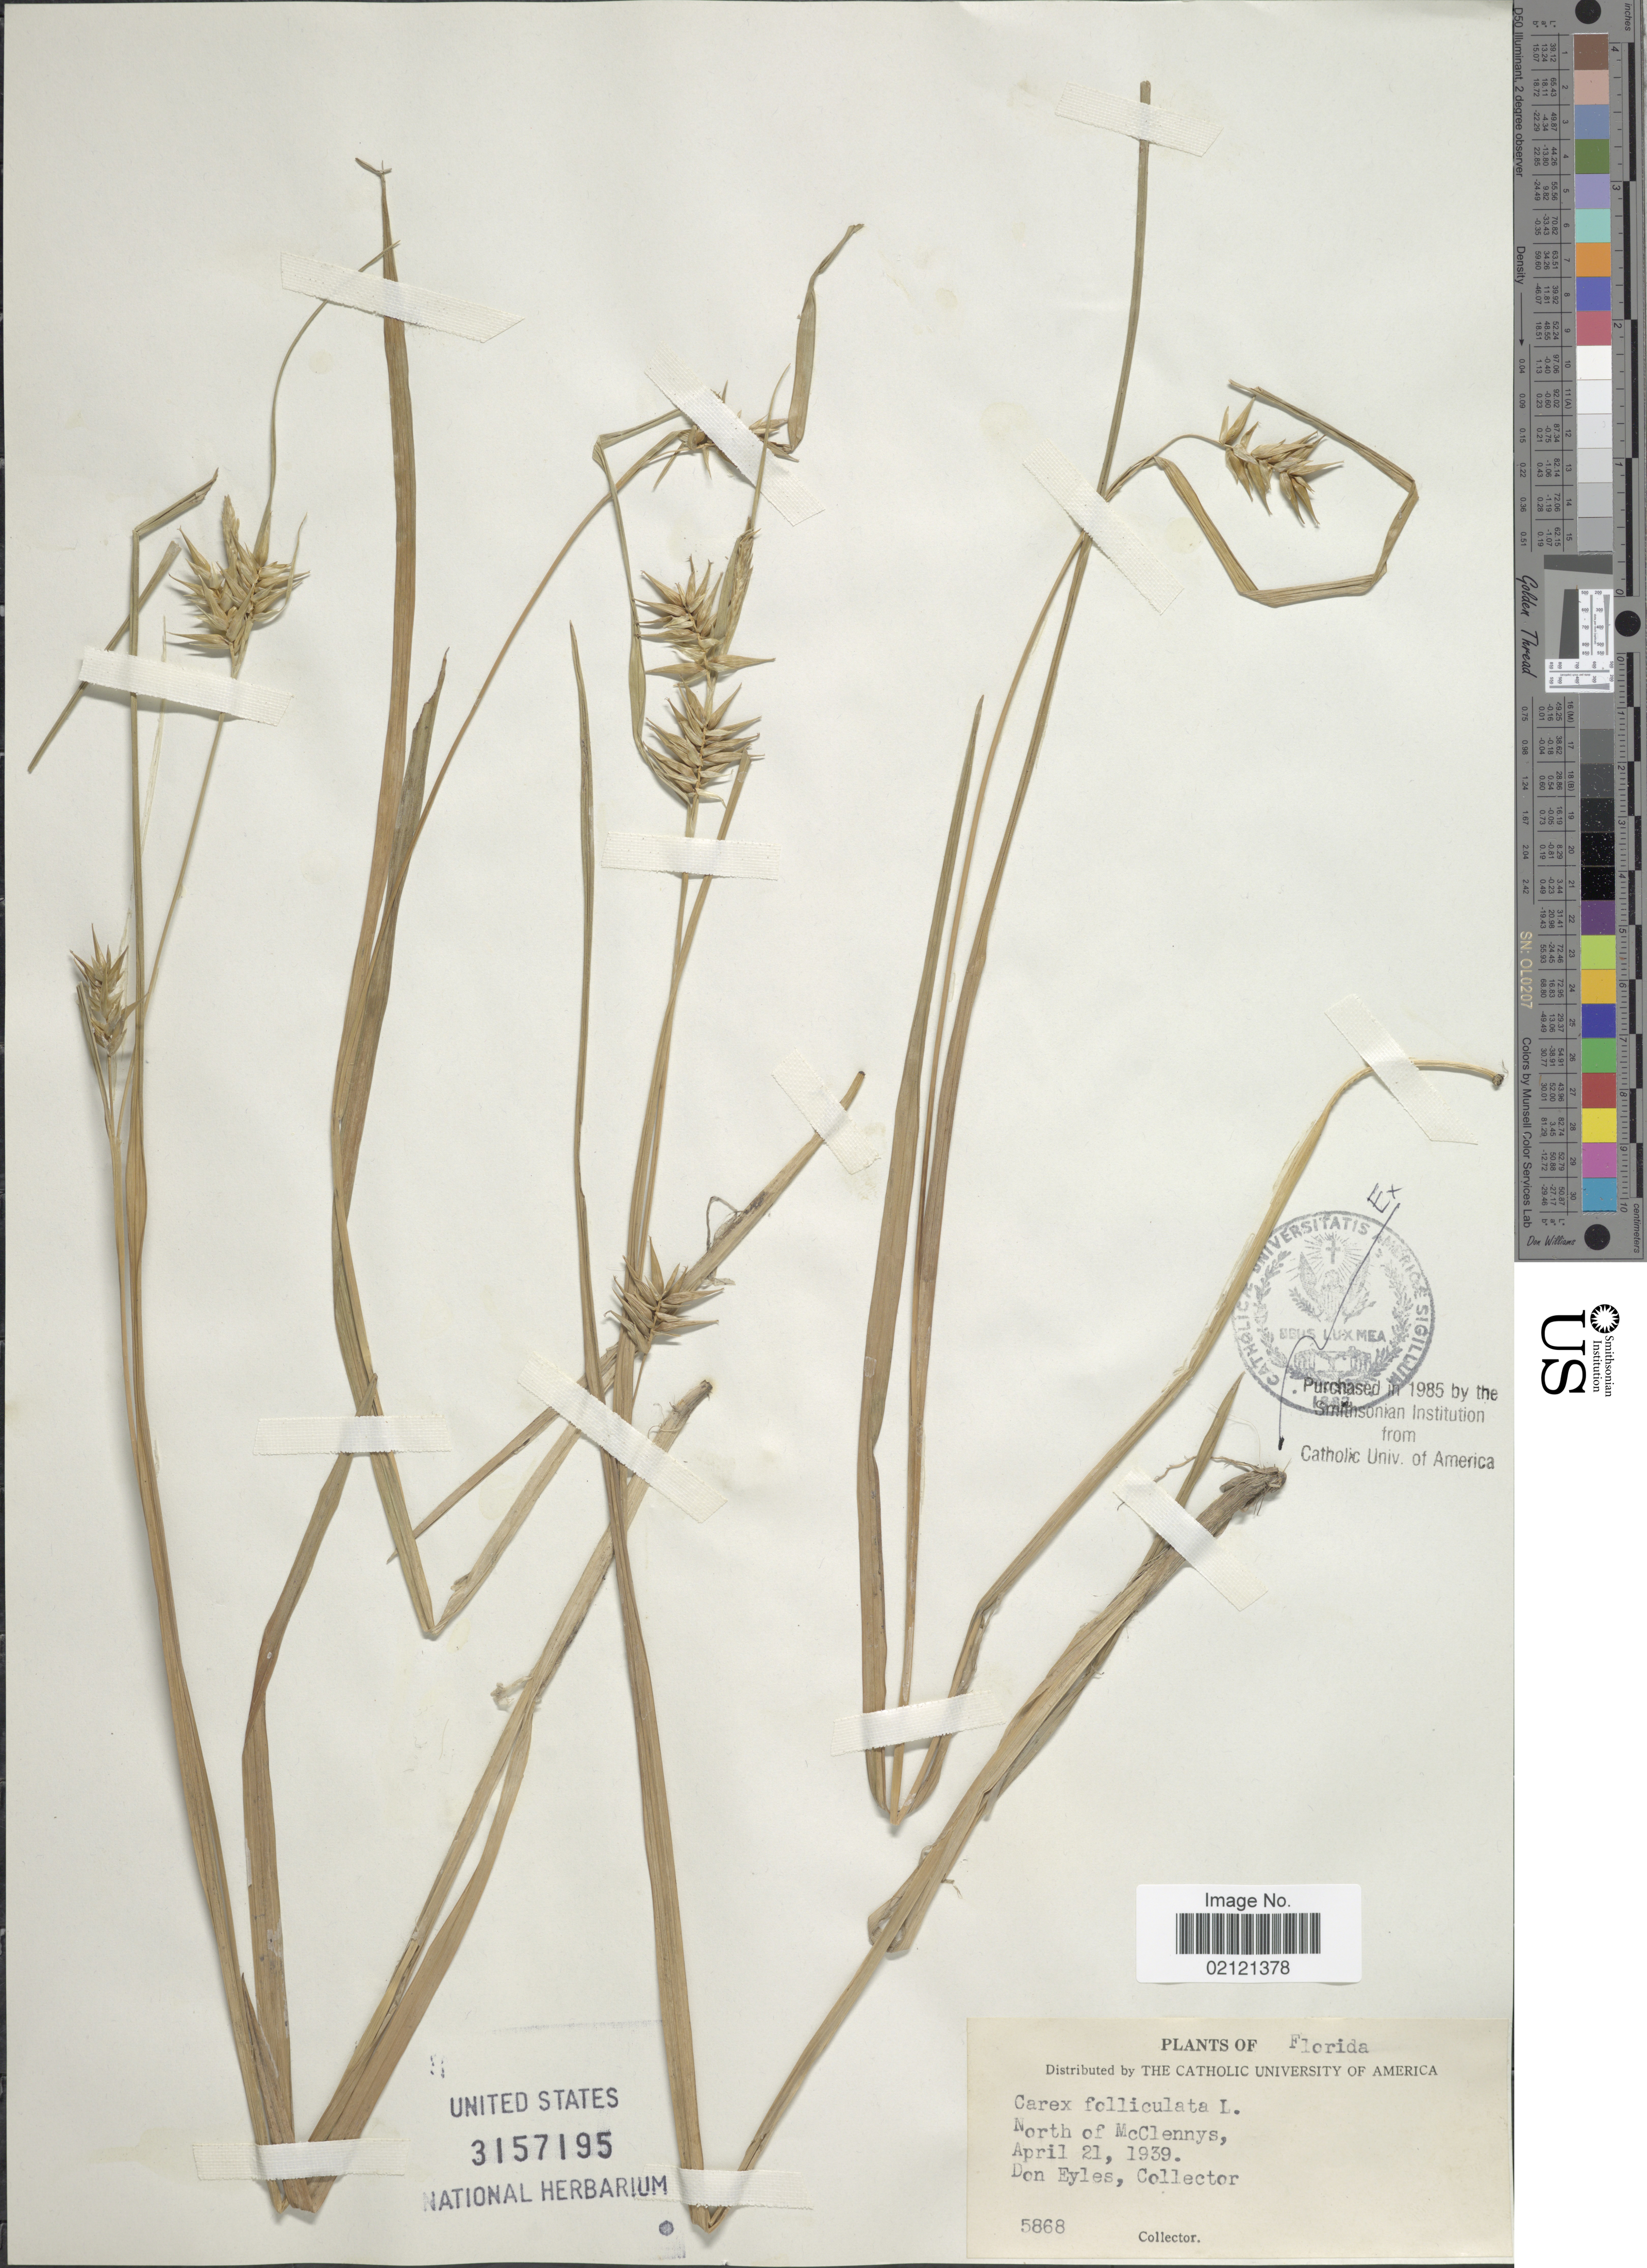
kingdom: Plantae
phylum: Tracheophyta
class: Liliopsida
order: Poales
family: Cyperaceae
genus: Carex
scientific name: Carex lonchocarpa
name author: Willd. ex Spreng.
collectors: D. Eyles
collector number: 5868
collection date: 1939-04-21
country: United States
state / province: Florida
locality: North of McClennys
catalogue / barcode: US 3157195